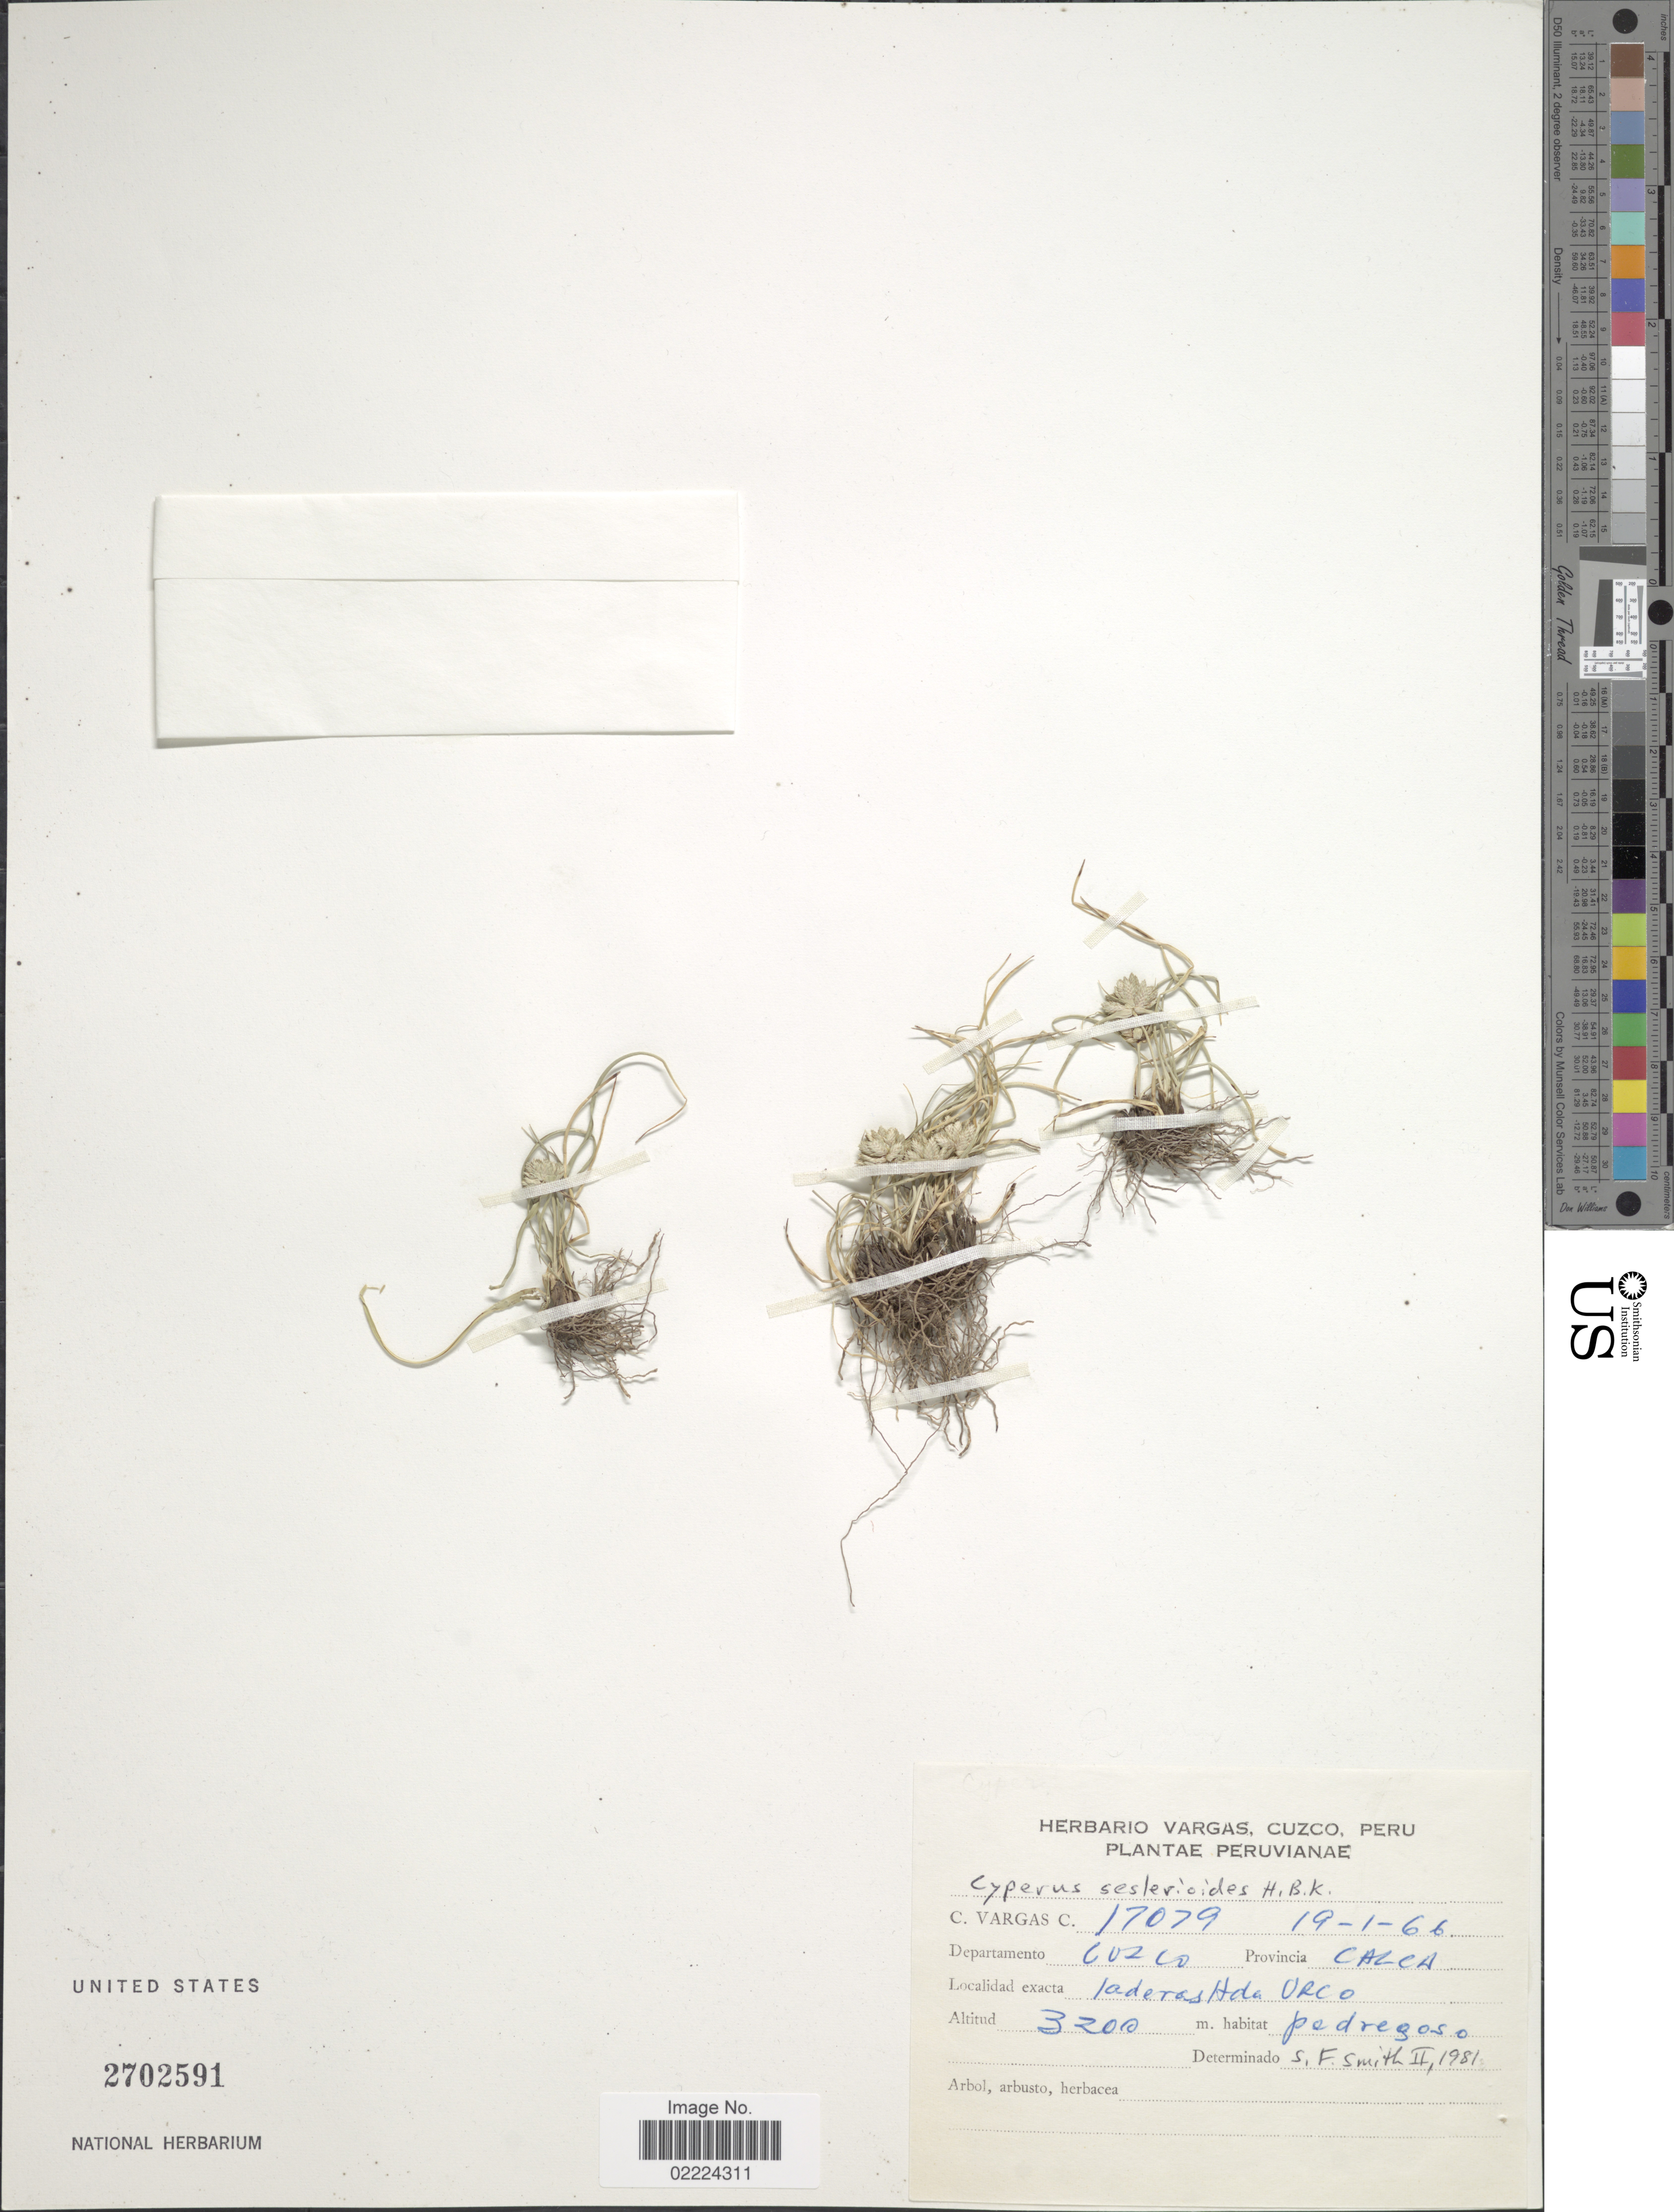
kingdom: Plantae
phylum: Tracheophyta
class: Liliopsida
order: Poales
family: Cyperaceae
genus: Cyperus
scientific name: Cyperus seslerioides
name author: Kunth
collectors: C. Vargas Calderón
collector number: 17079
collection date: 1966-06-19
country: Peru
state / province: Cusco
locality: Provincia Calca, laderas Hda. Orco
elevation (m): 3200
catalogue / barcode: US 2702591